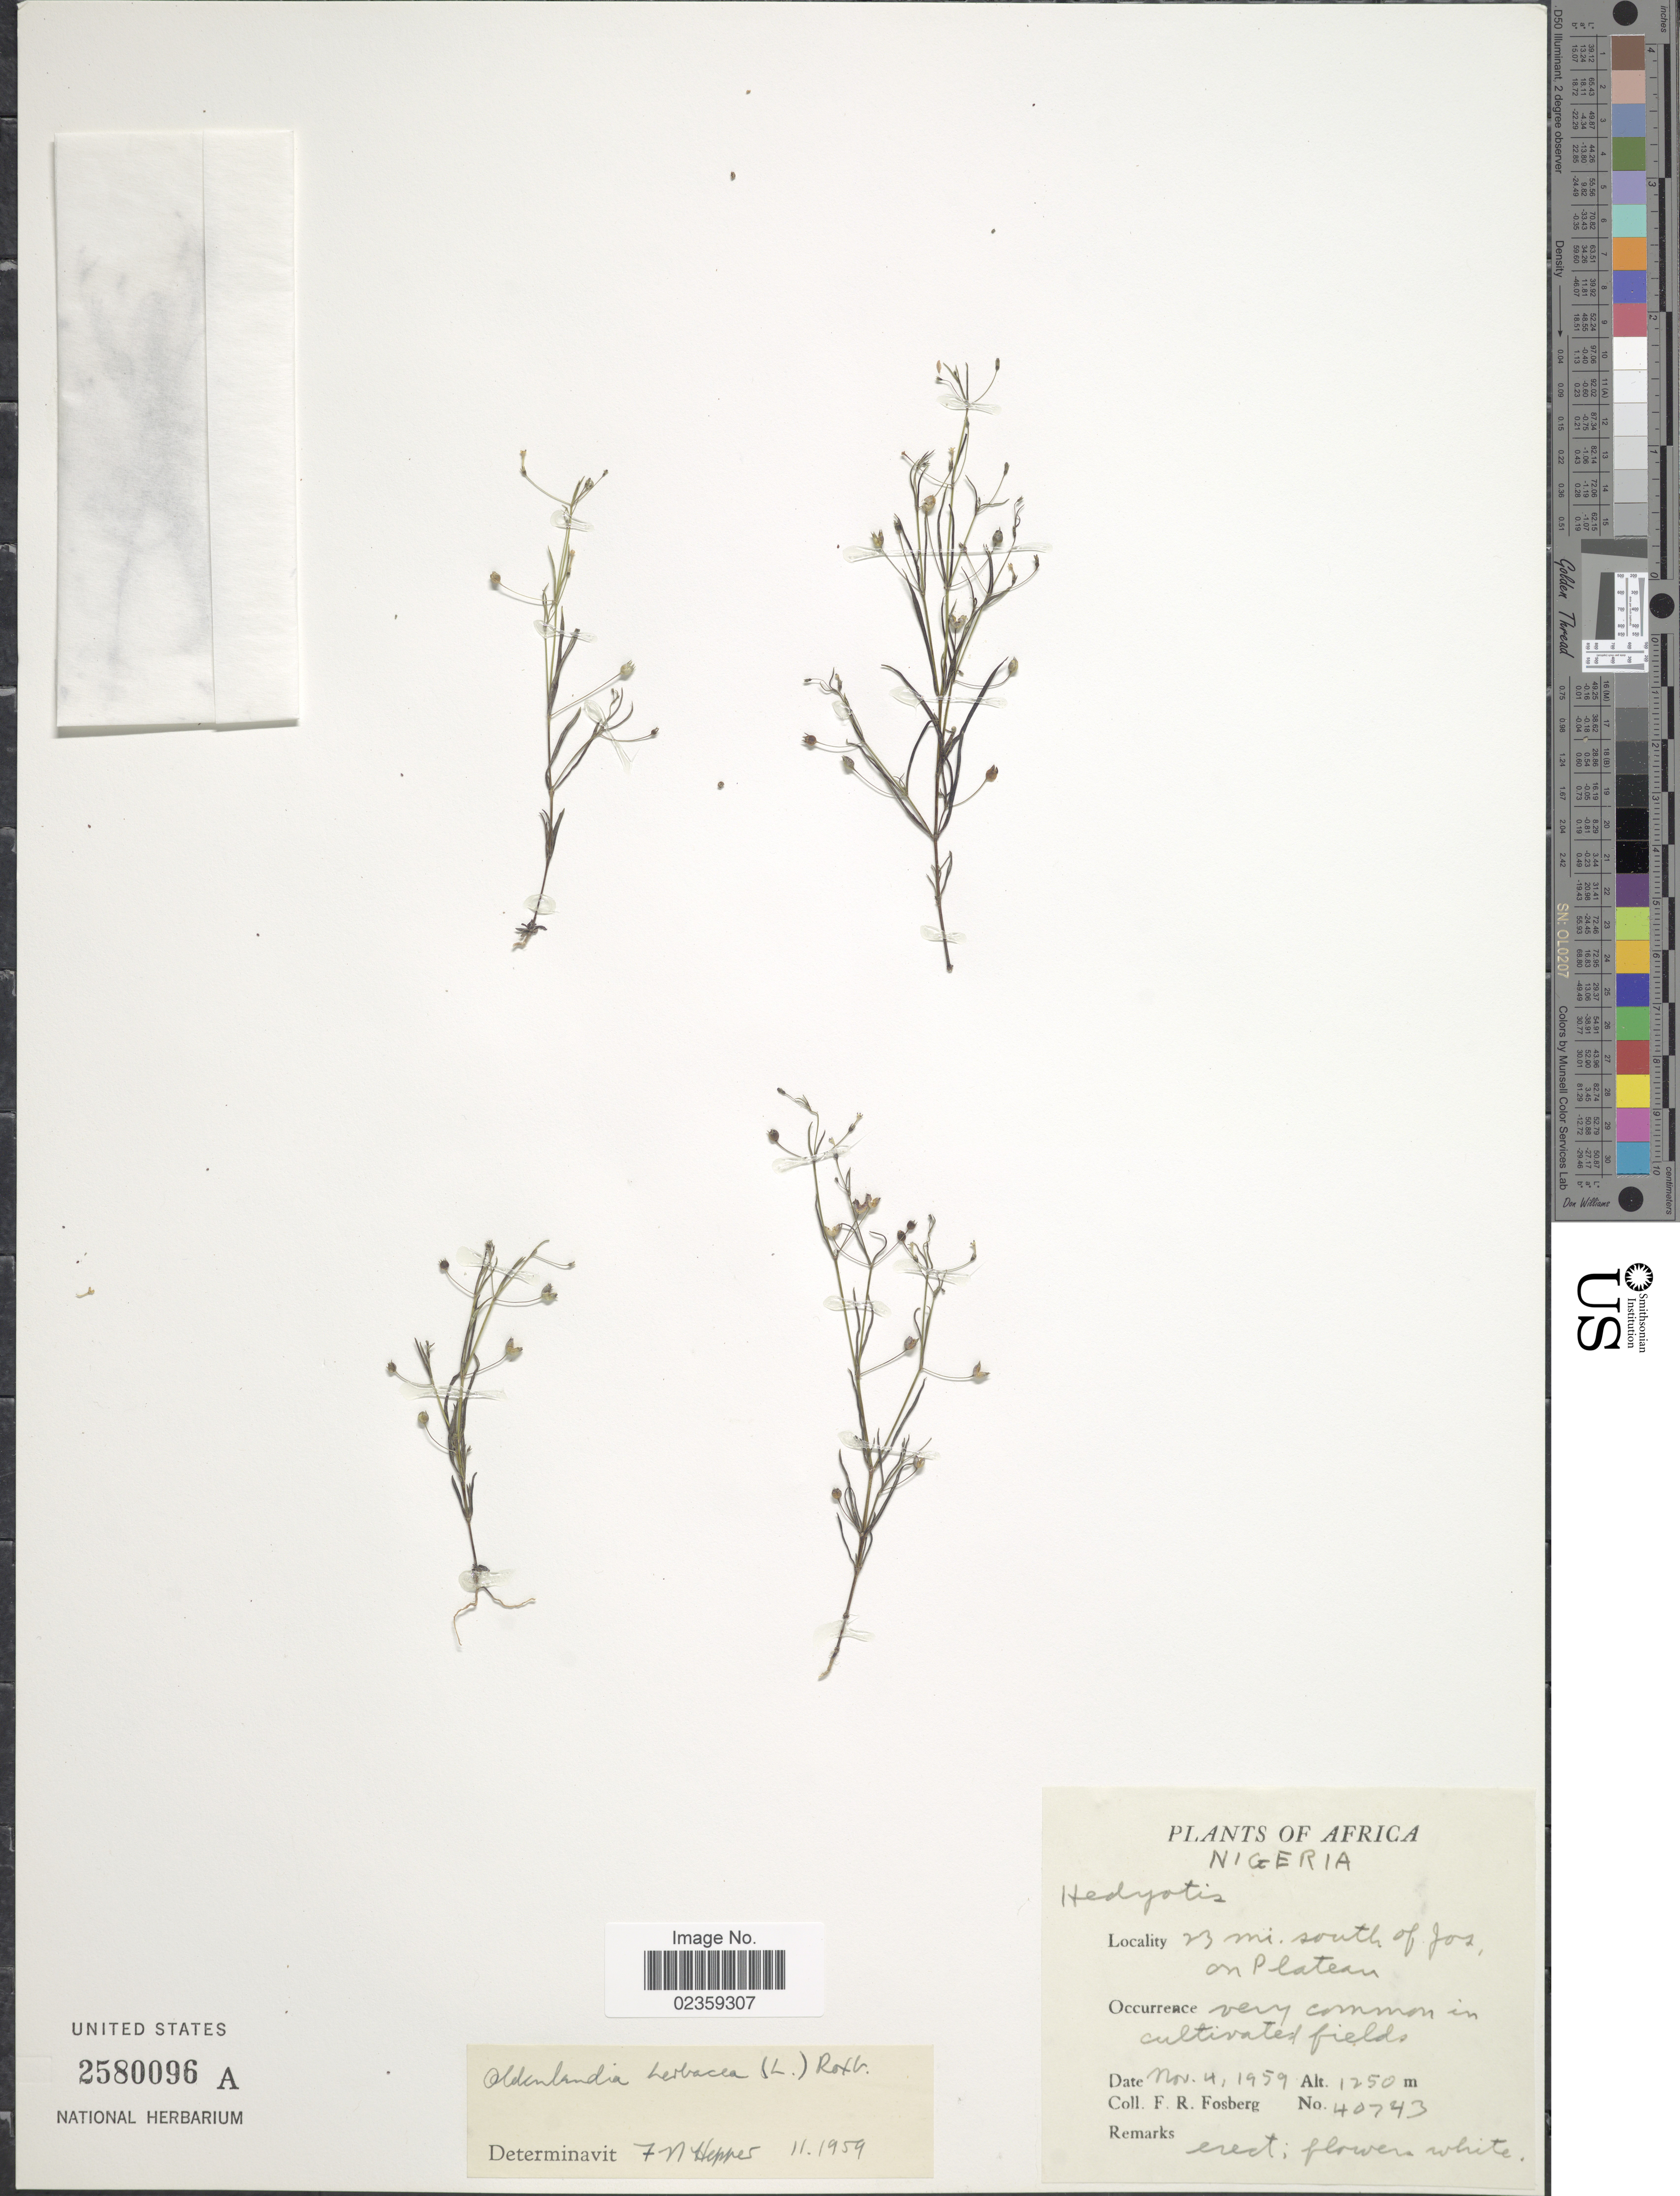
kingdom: Plantae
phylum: Tracheophyta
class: Magnoliopsida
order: Gentianales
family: Rubiaceae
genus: Oldenlandia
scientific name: Oldenlandia herbacea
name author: (L.) Roxb.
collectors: F. R. Fosberg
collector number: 40743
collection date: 1959-11-04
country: Nigeria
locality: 23 mi. south of Jos, on Plateau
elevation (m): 1250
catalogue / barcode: US 2580096A